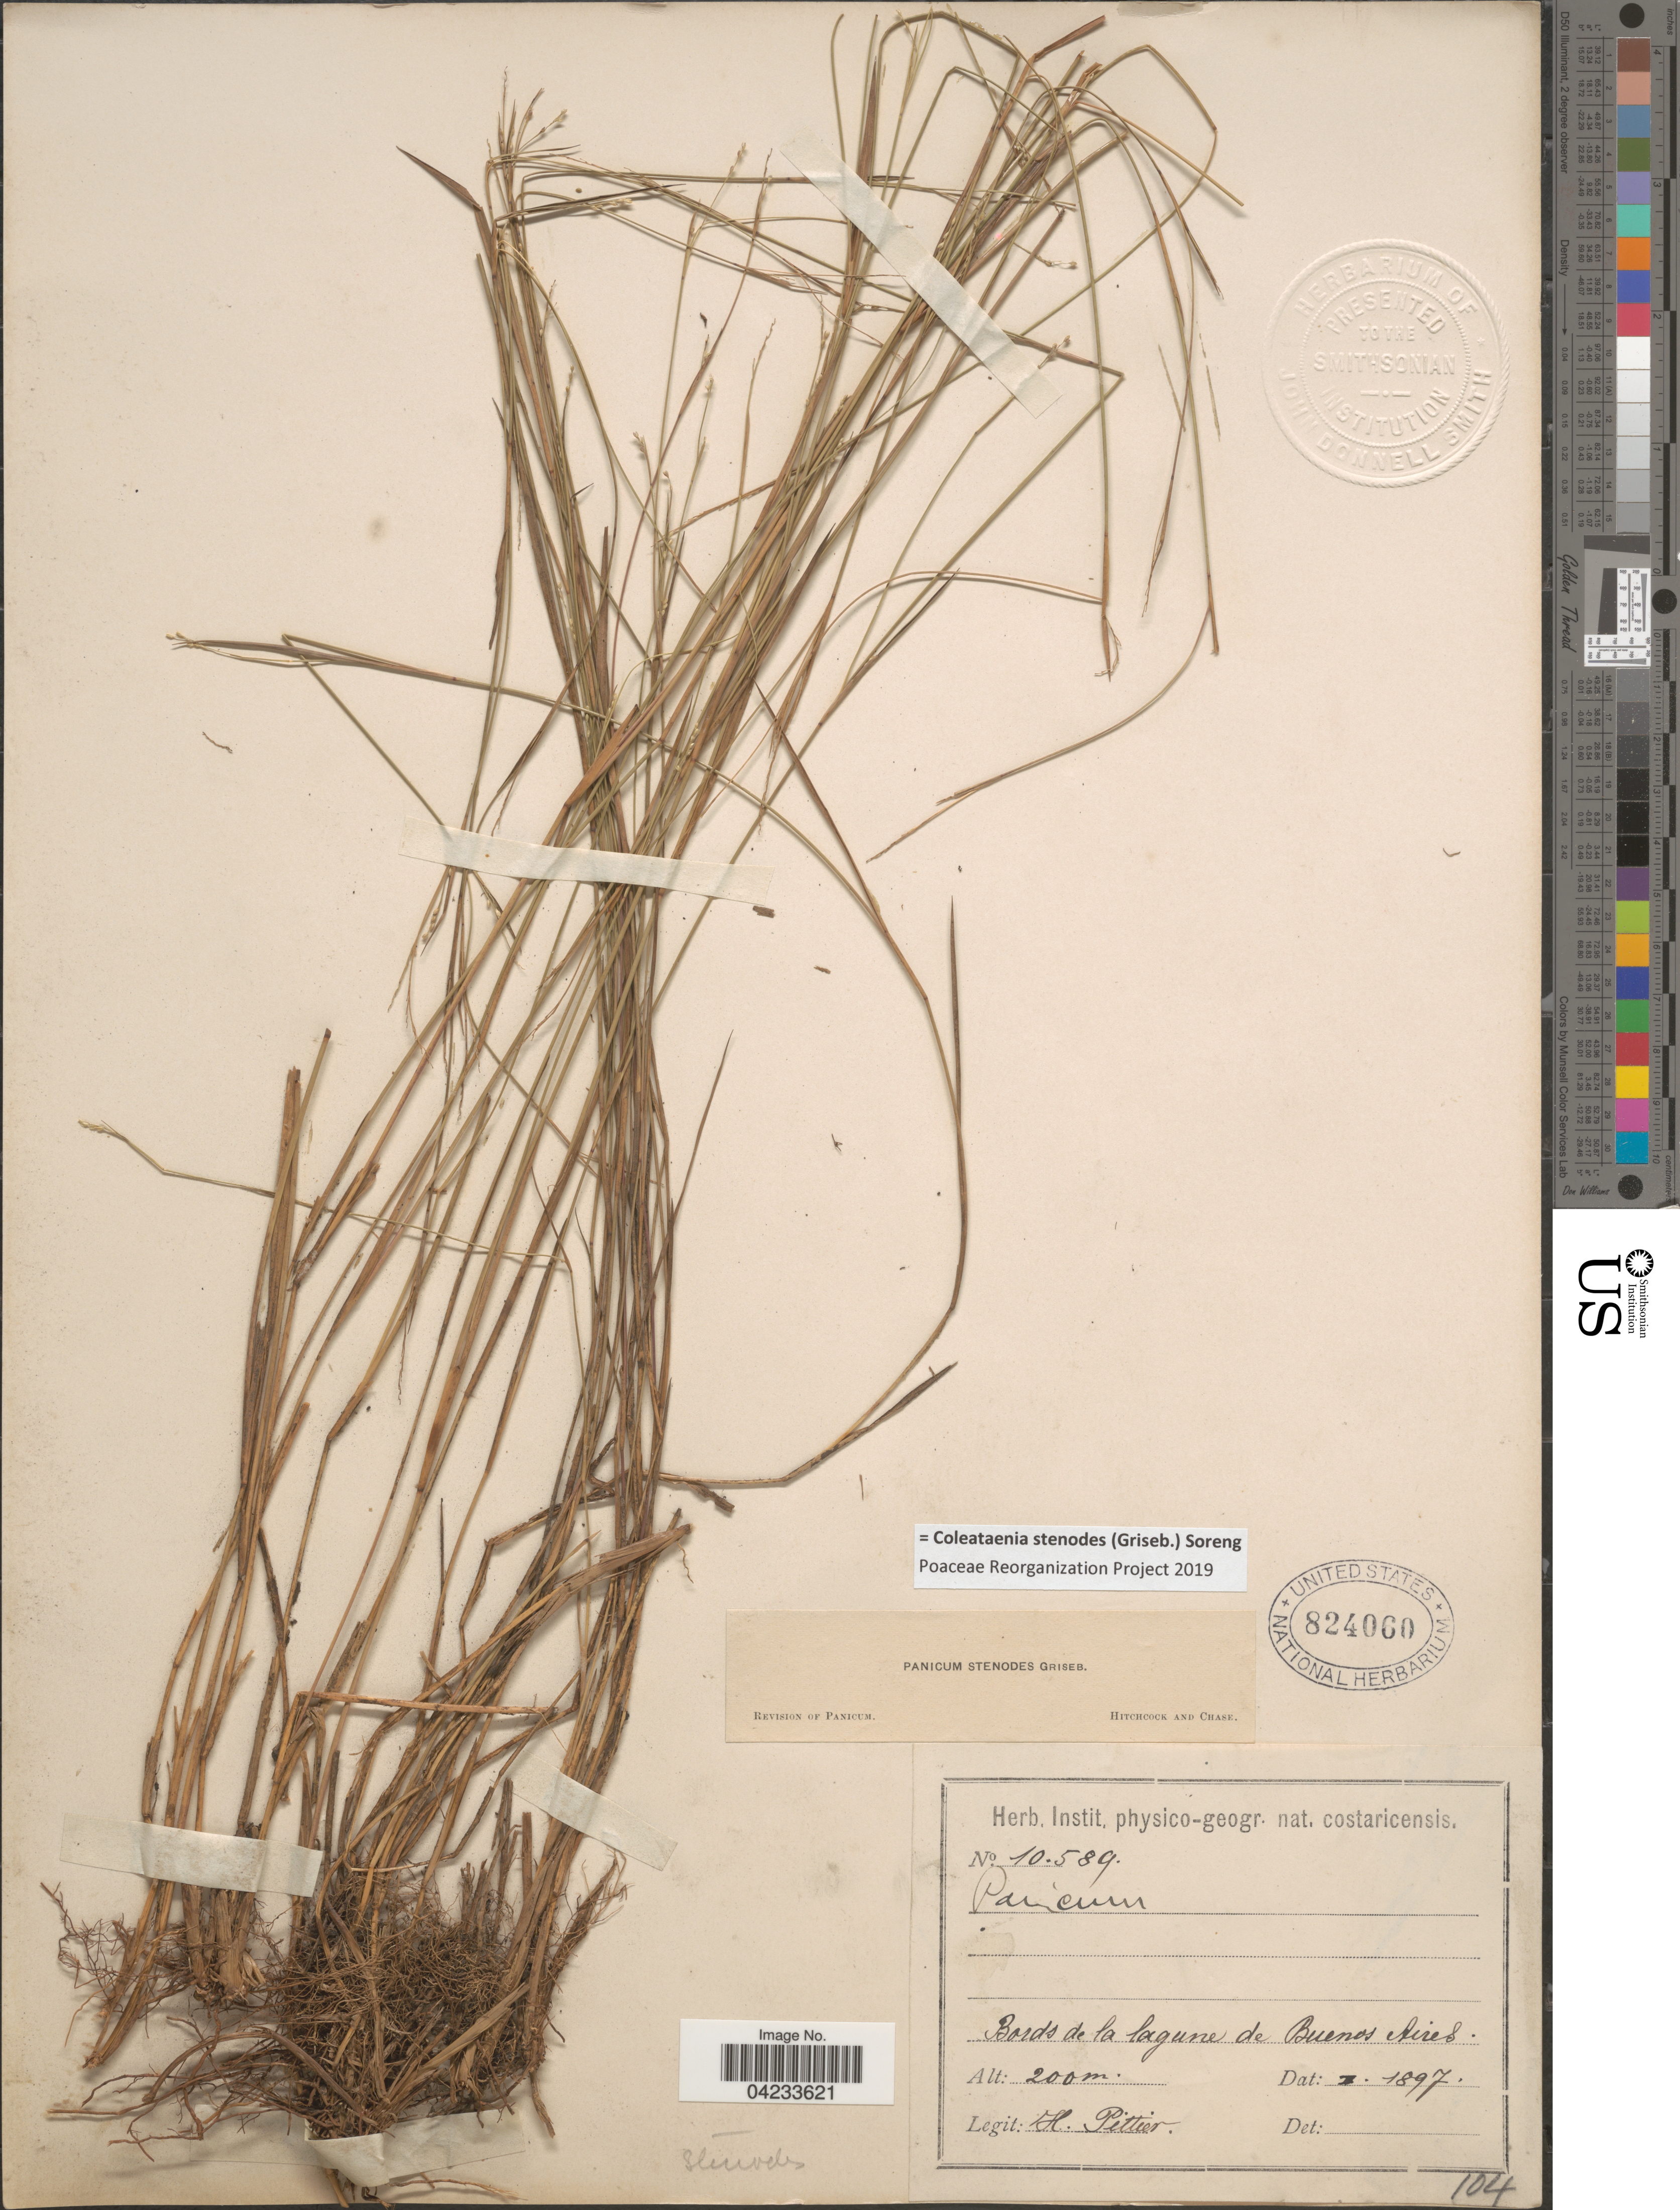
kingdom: Plantae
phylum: Tracheophyta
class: Liliopsida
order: Poales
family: Poaceae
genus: Coleataenia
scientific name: Coleataenia stenodes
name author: (Griseb.) Soreng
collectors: H. F. Pittier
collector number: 10589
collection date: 1897-10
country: Costa Rica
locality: Bords de la lagune de Buenos Aires.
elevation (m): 200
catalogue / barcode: US 824060